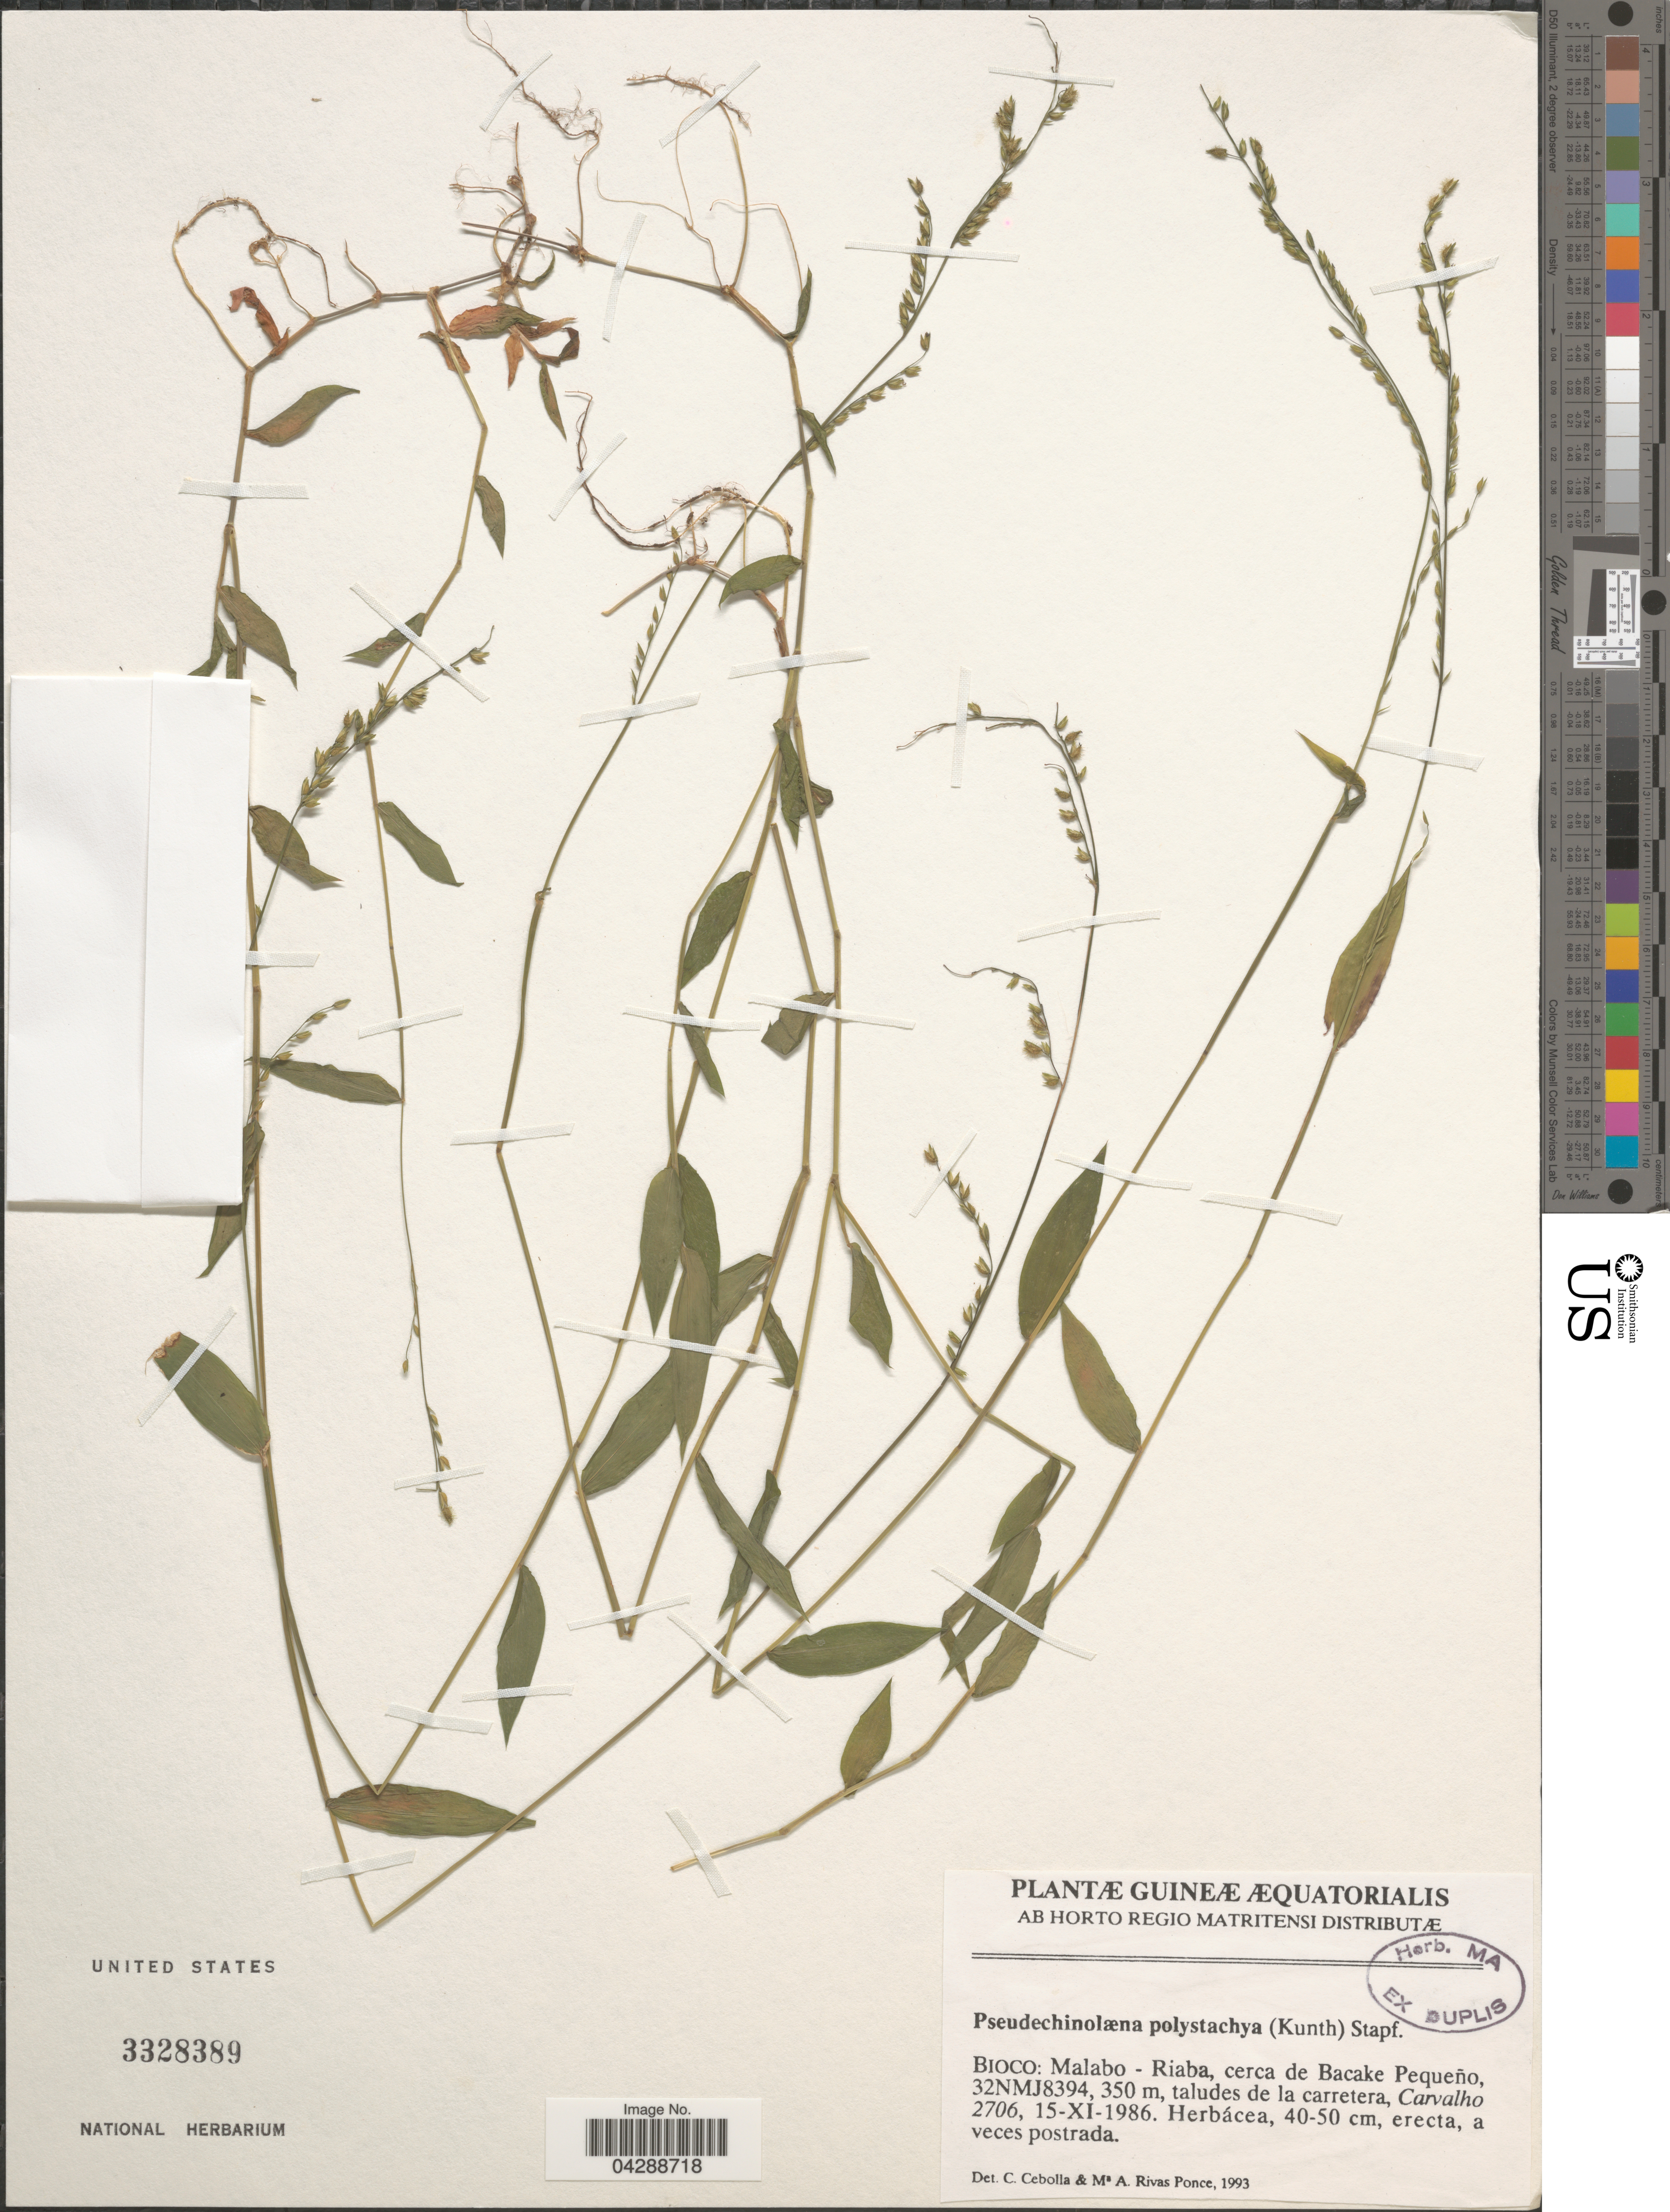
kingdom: Plantae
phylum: Tracheophyta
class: Liliopsida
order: Poales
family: Poaceae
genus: Pseudechinolaena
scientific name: Pseudechinolaena polystachya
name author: (Kunth) Stapf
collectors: Carvalho, --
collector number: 2706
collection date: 1986-11-15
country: Equatorial Guinea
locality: Guineæ Æquatorialis. Bioco: Malabo - Riaba, cerca de Bacake Pequeño, 32NMJ8394, taludes de la carretera.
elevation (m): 350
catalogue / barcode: US 3328389